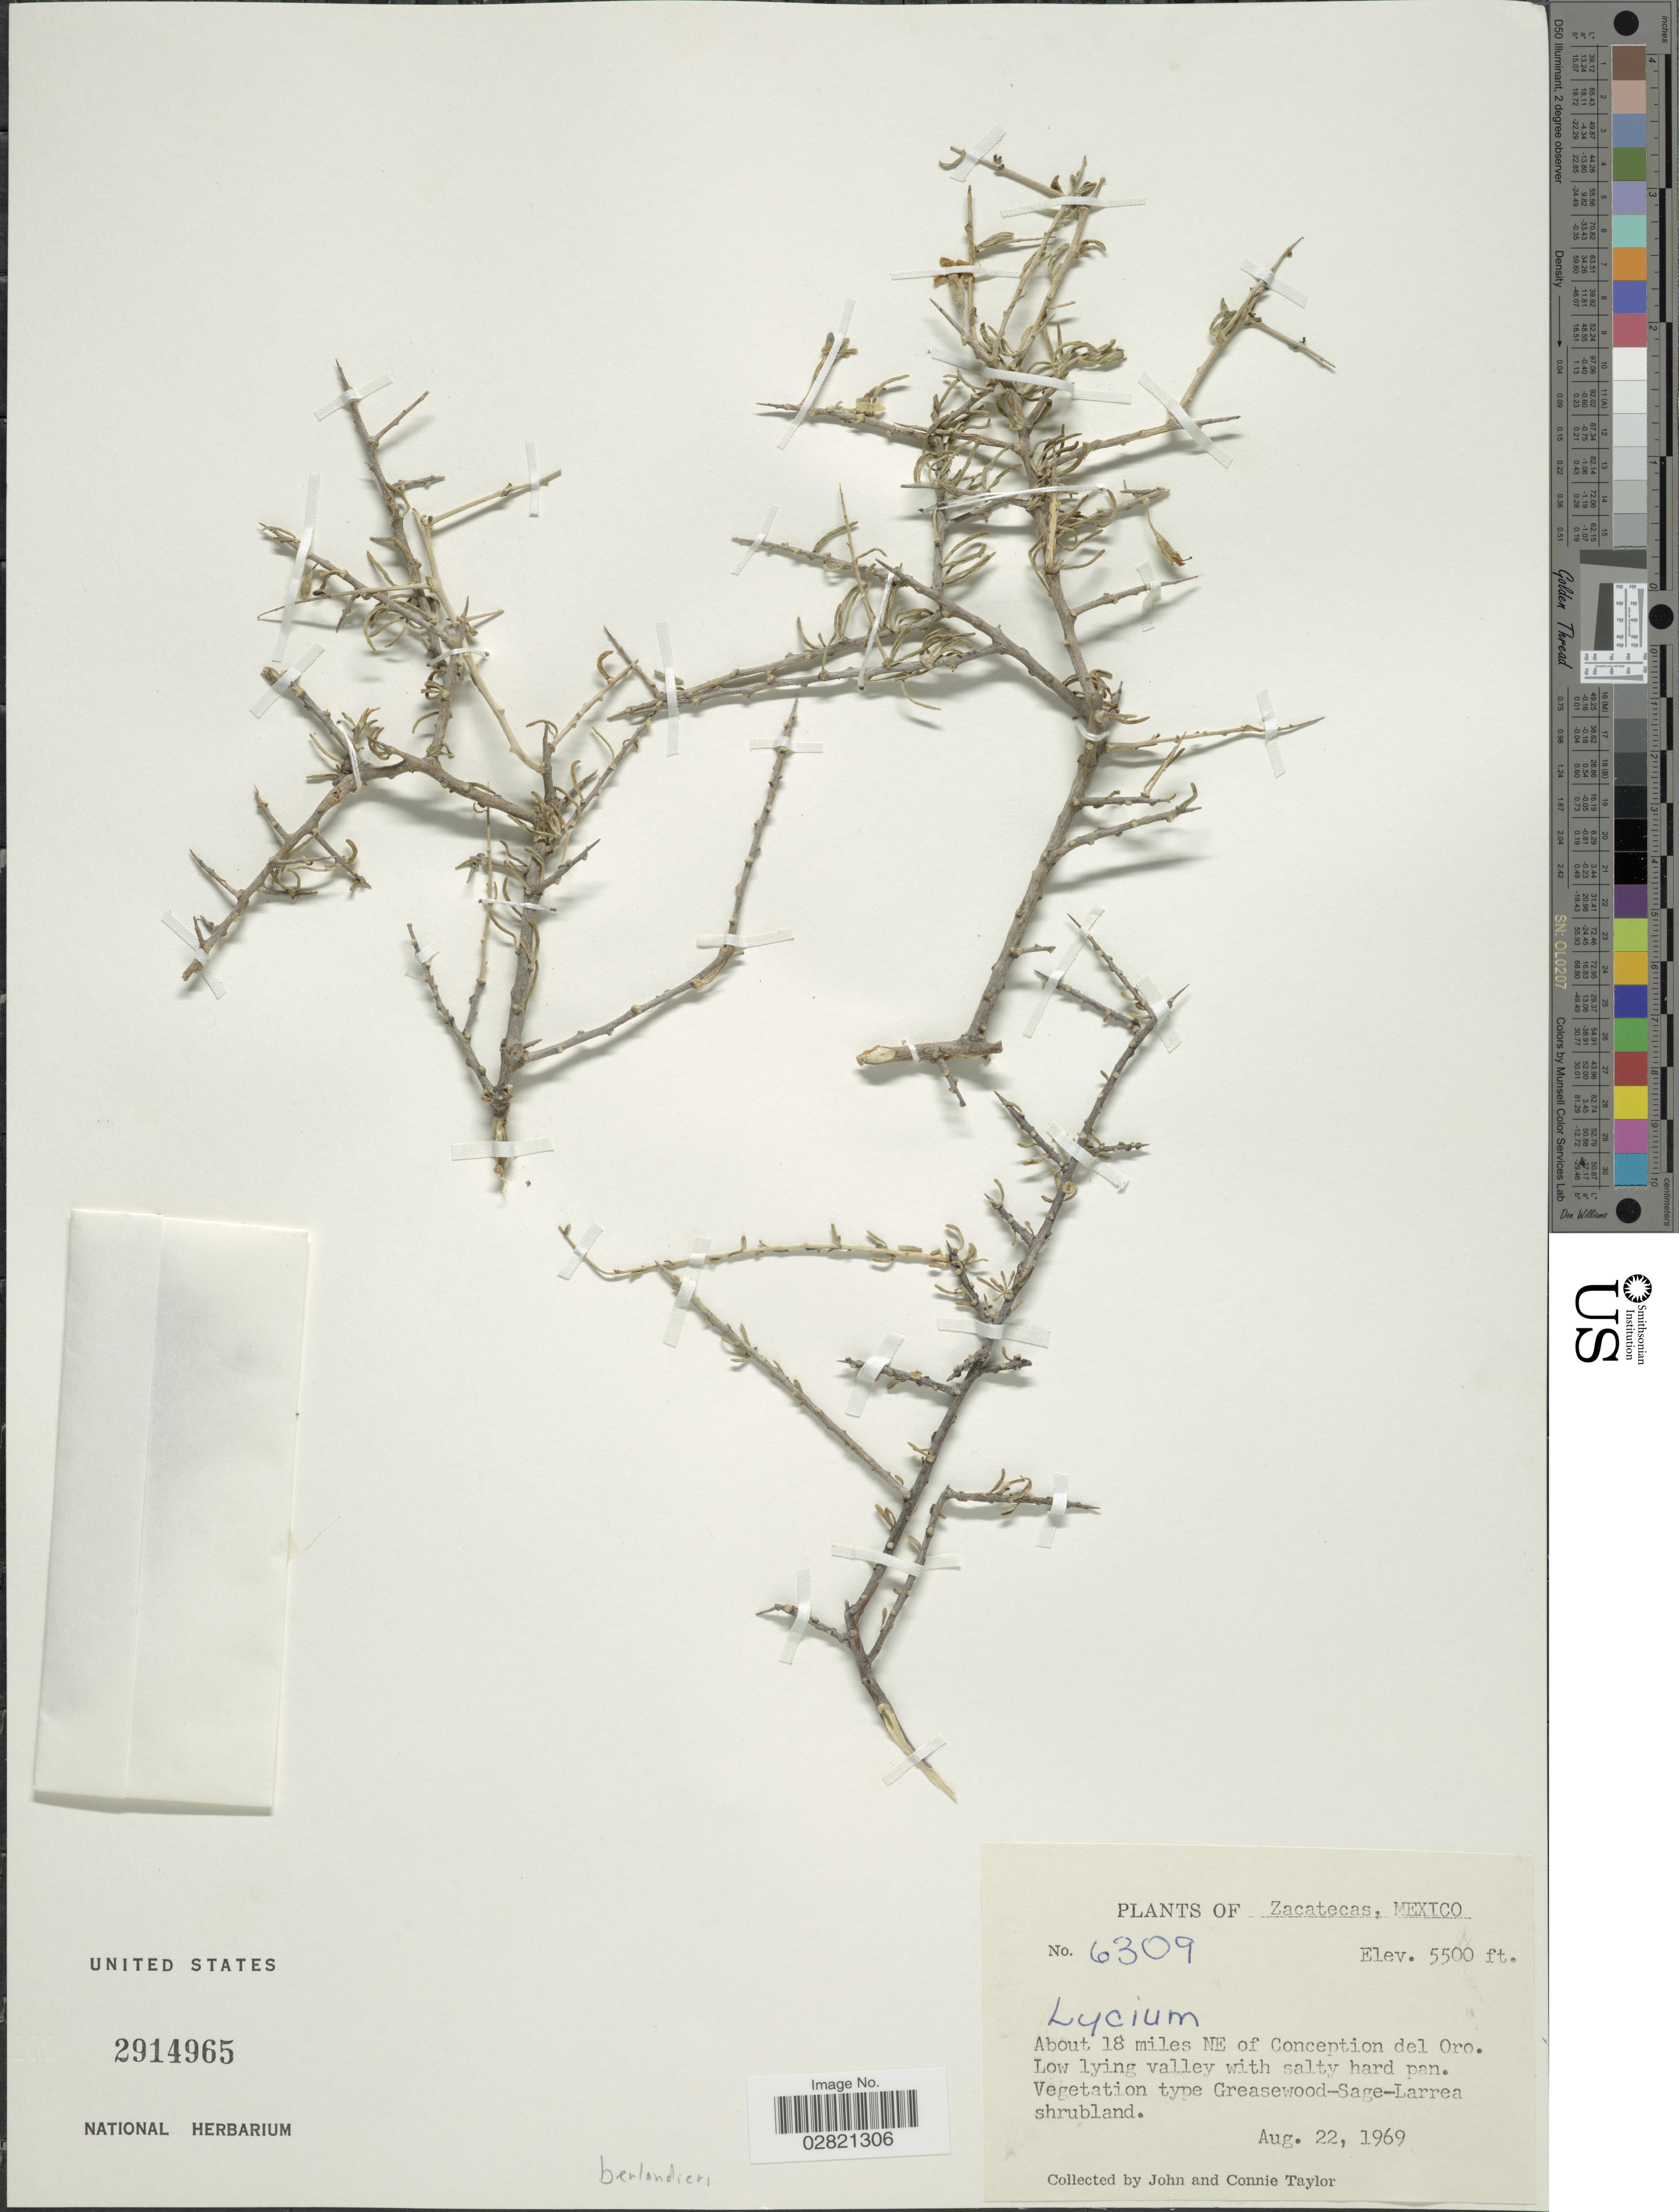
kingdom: Plantae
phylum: Tracheophyta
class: Magnoliopsida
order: Solanales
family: Solanaceae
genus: Lycium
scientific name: Lycium sp.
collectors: J. Taylor & C. Taylor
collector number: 6309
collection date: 1969-08-22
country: Mexico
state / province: Zacatecas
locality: About 18 miles NE of Conception del Oro.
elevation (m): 1676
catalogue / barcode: US 2914965